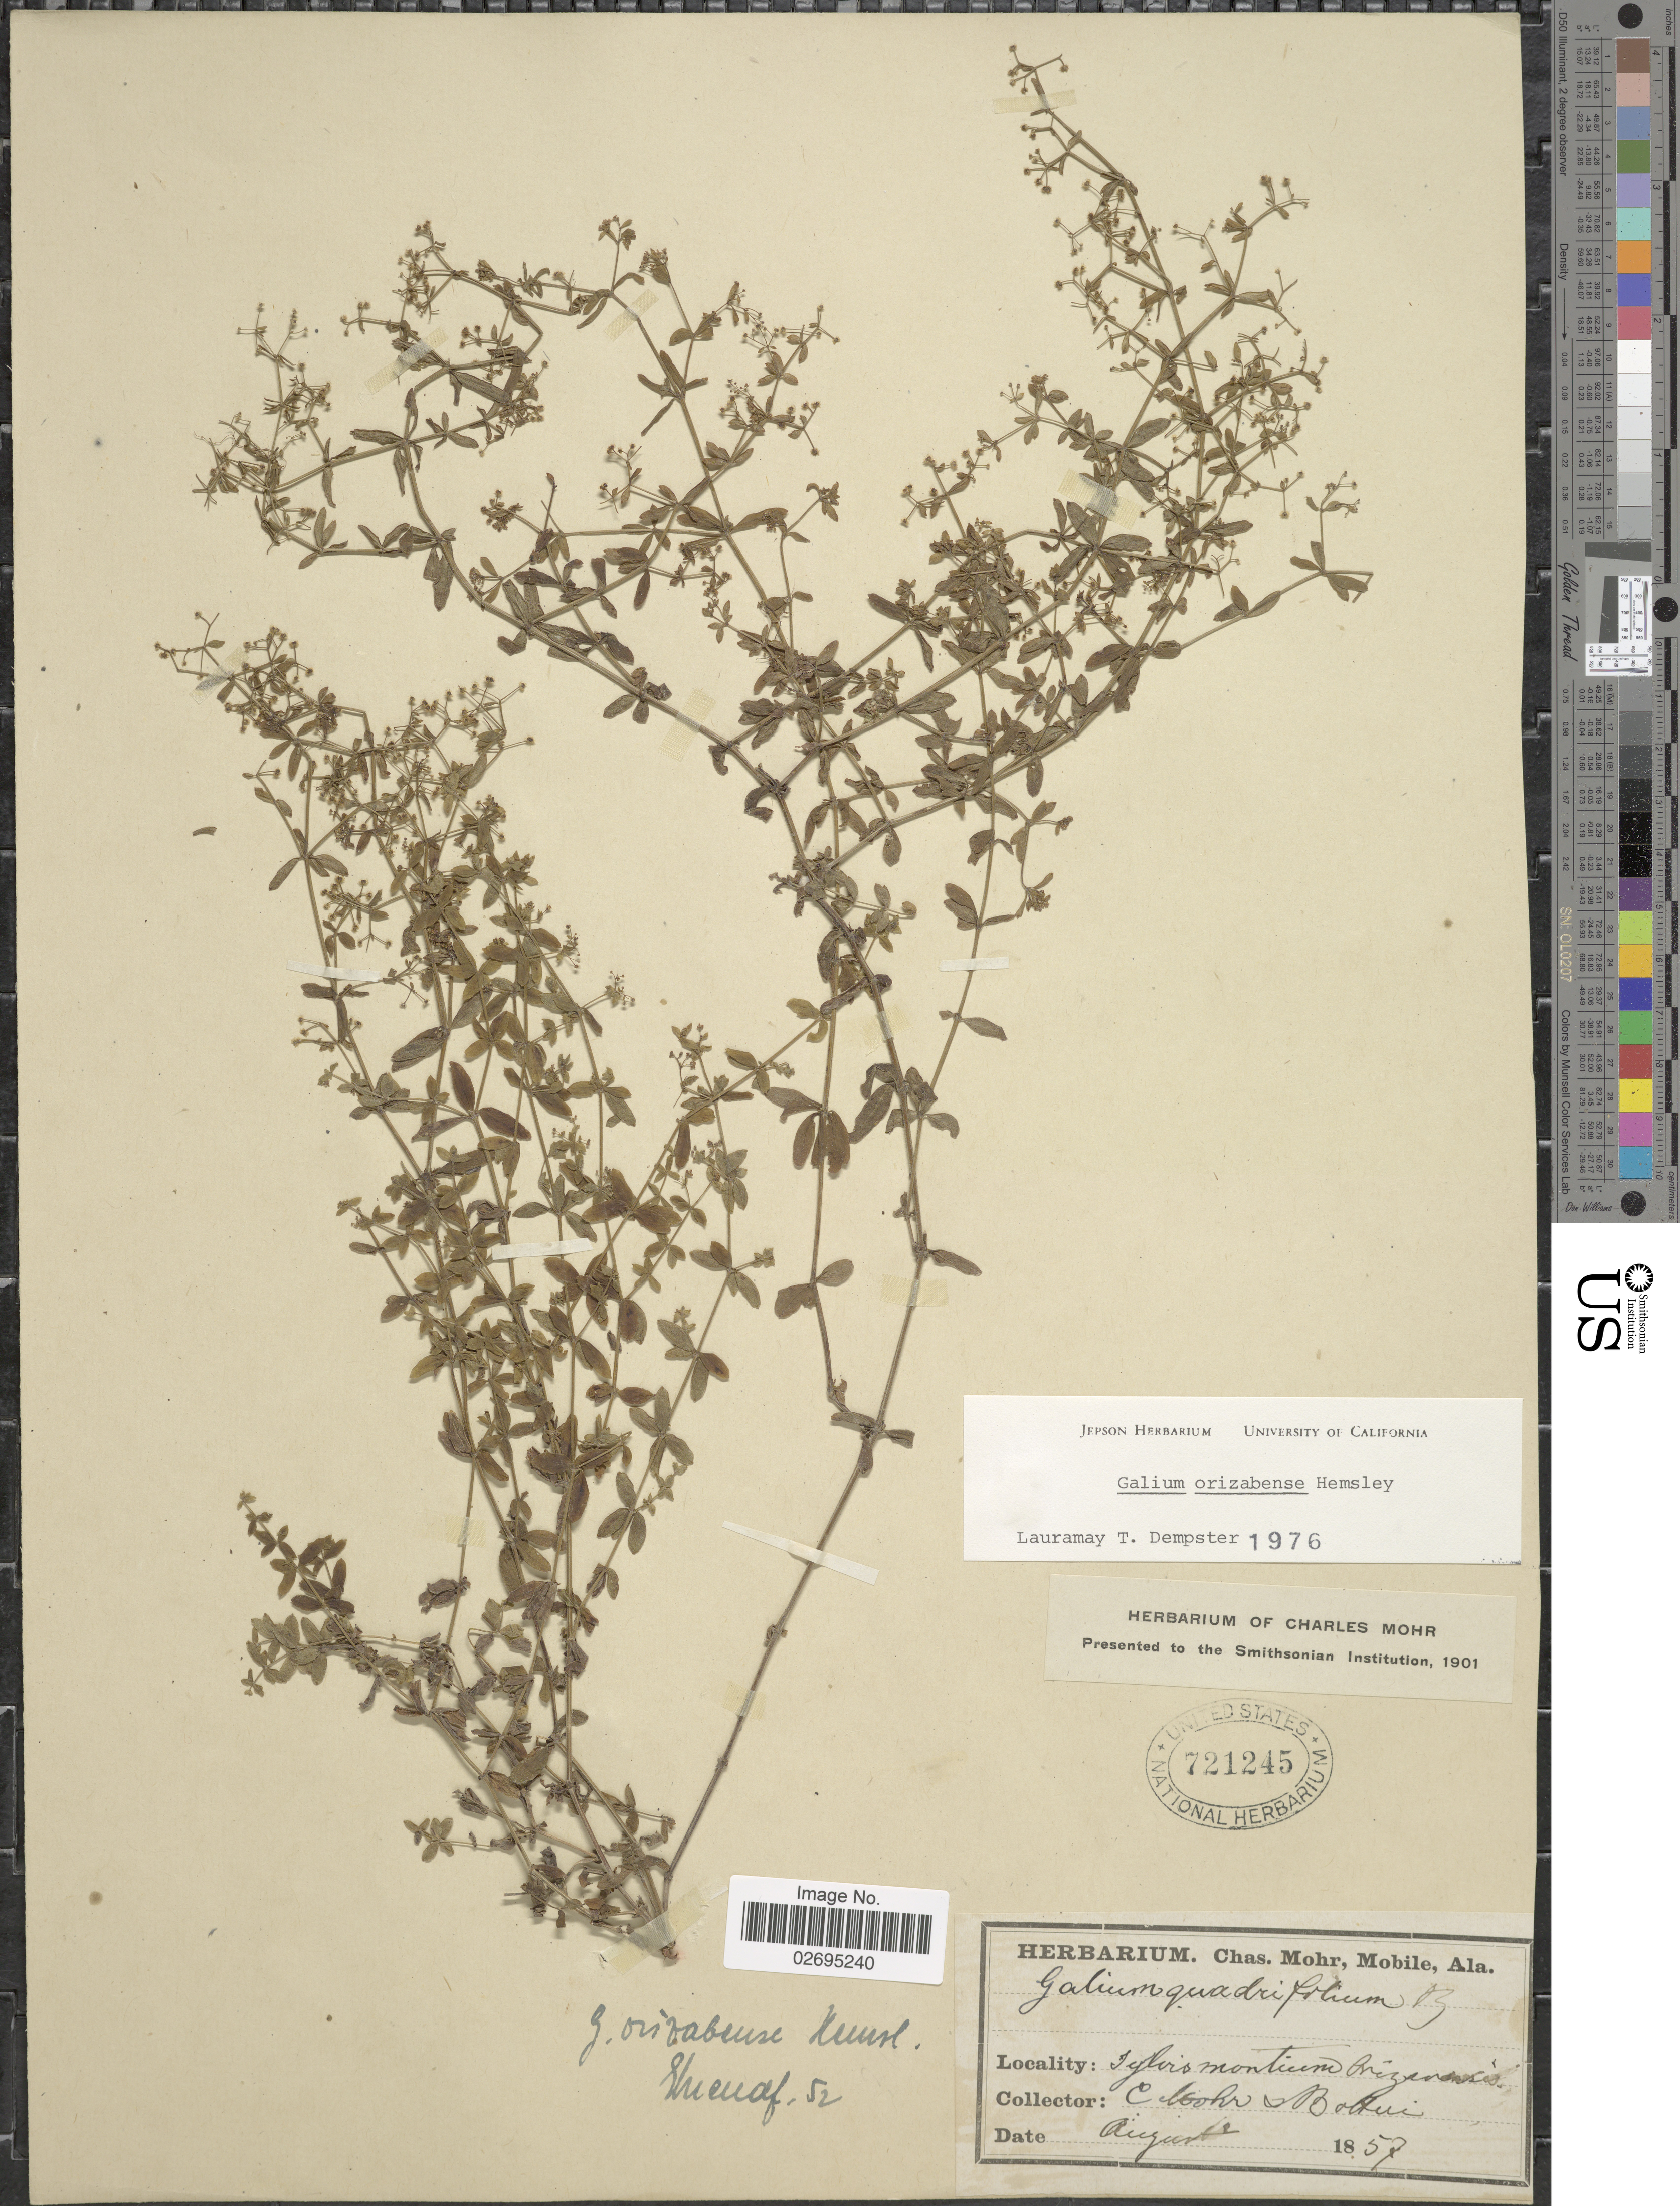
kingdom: Plantae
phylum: Tracheophyta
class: Magnoliopsida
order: Gentianales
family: Rubiaceae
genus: Galium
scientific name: Galium orizabense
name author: Hemsl.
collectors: C. T. Mohr & -. Botteri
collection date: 1857-08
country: Mexico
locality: Sylvis montium Orizava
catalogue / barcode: US 721245